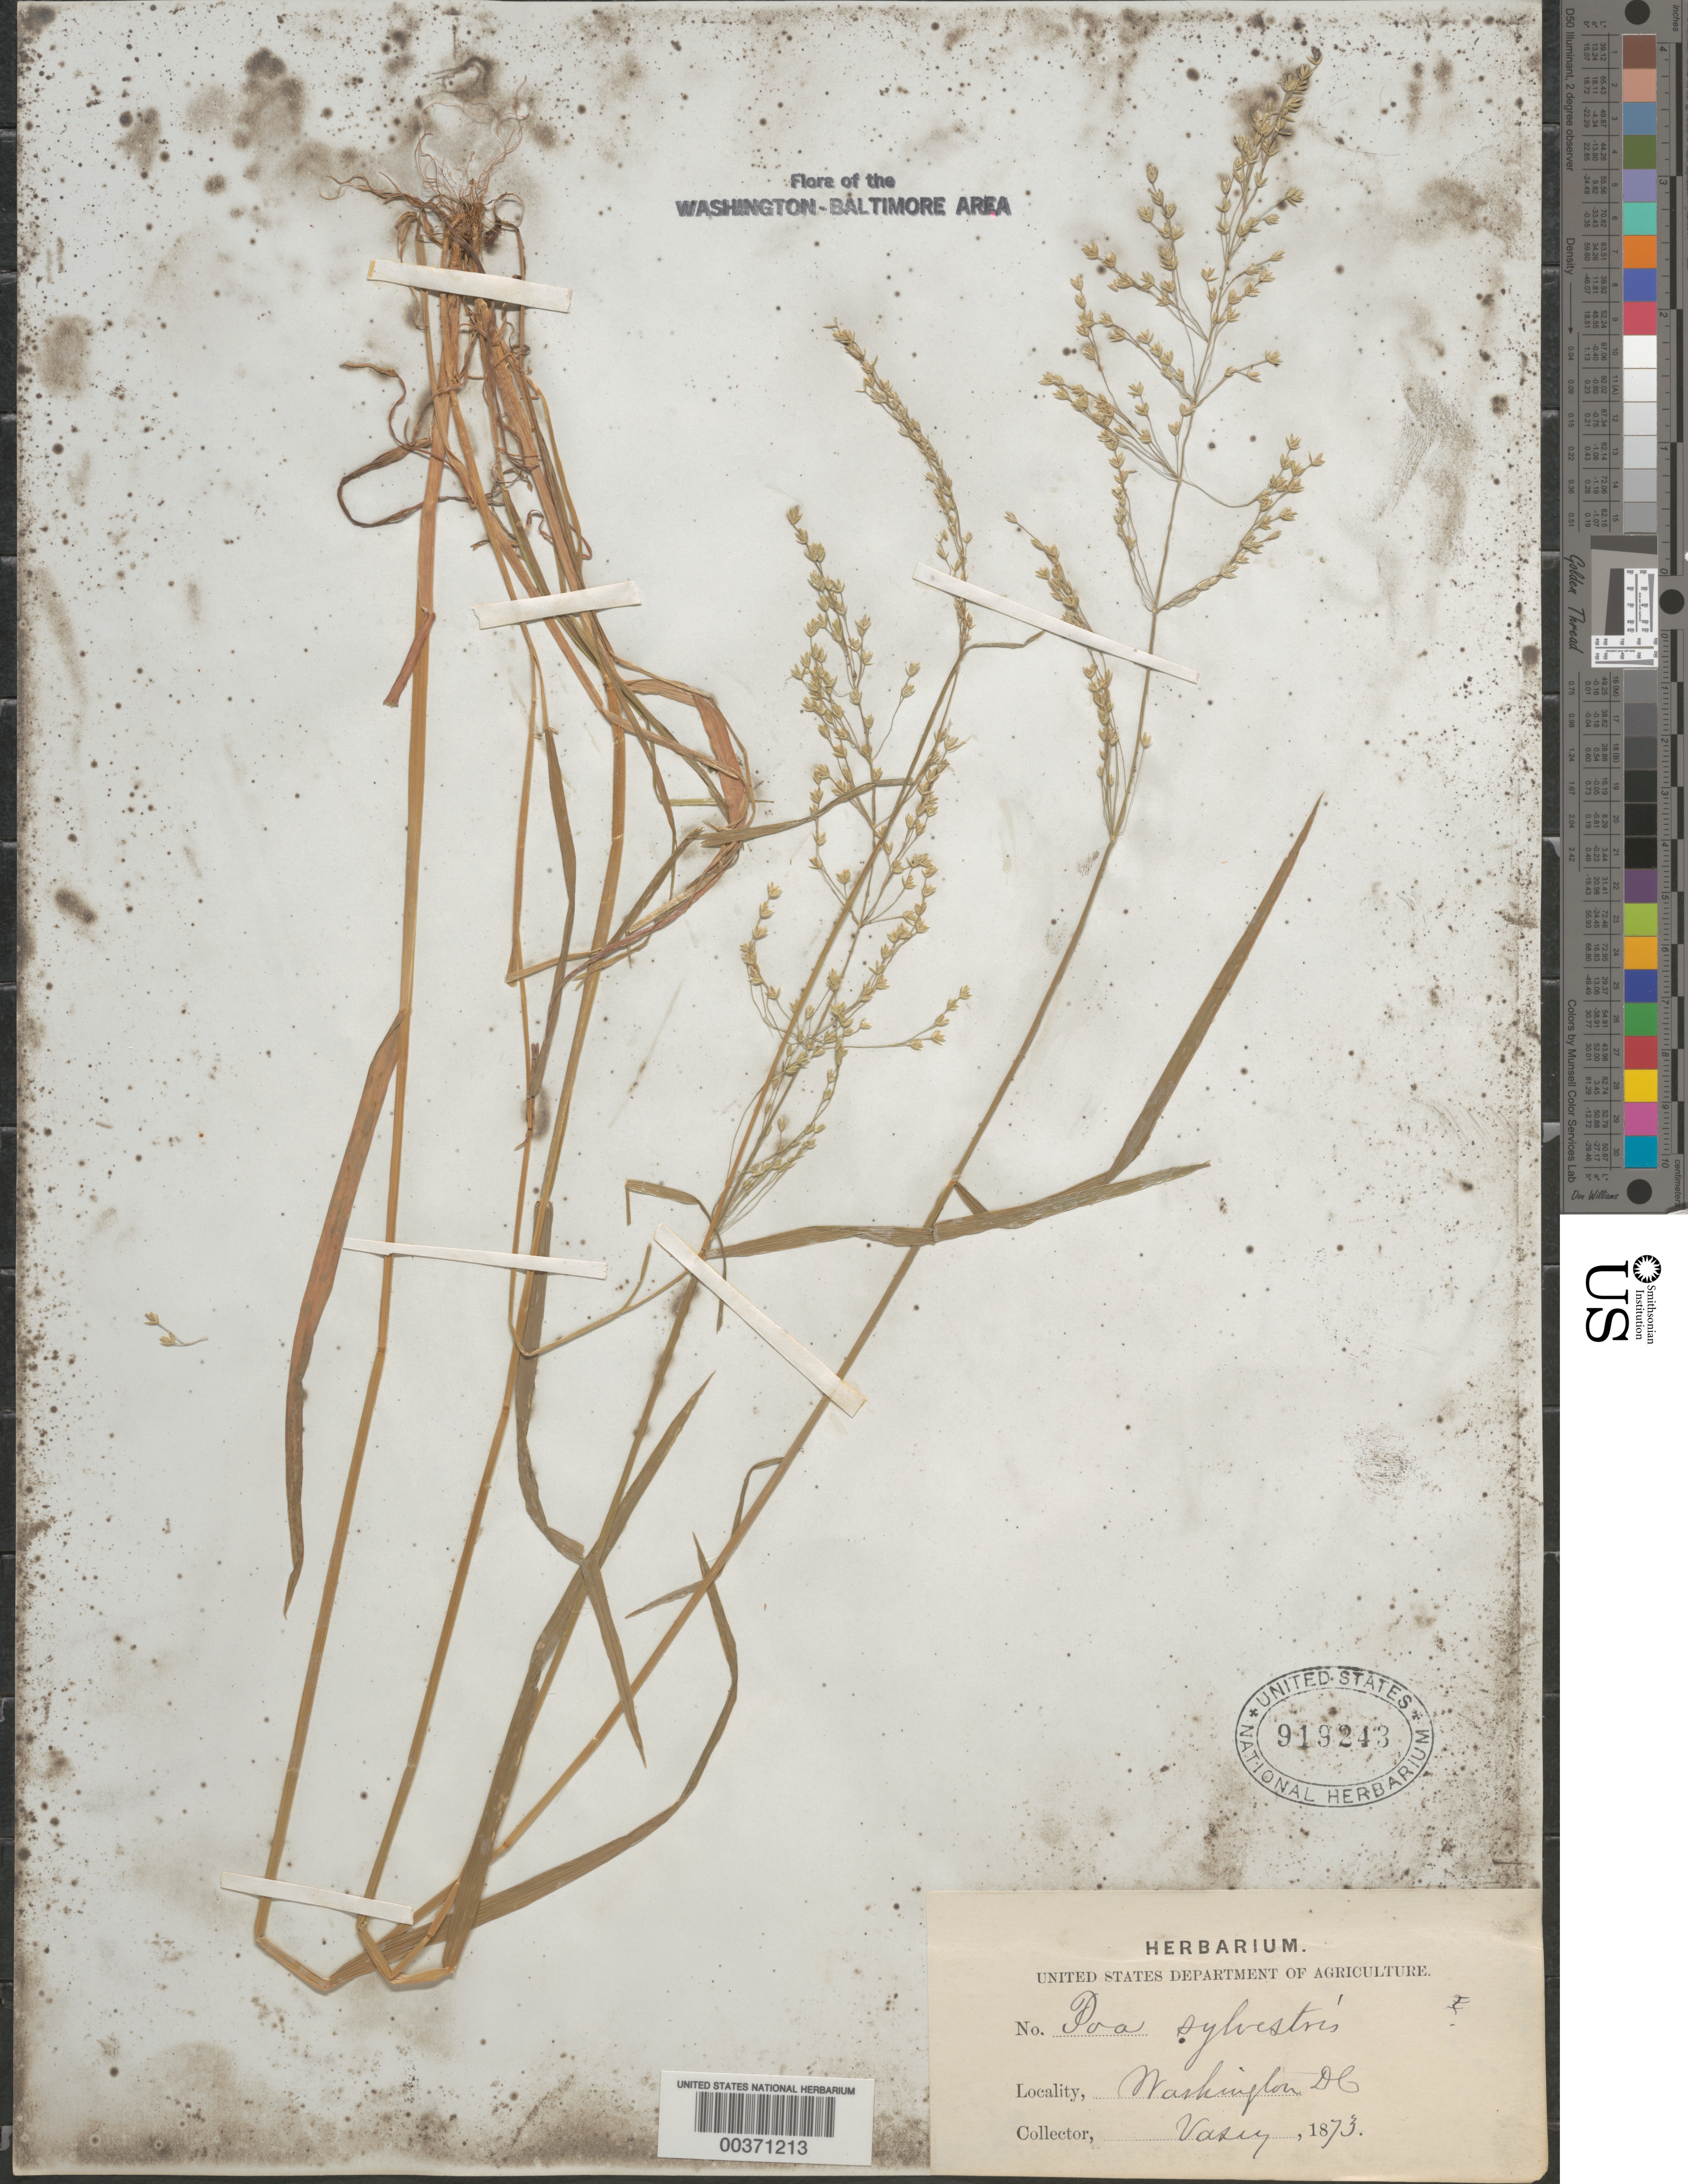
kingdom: Plantae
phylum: Tracheophyta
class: Liliopsida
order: Poales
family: Poaceae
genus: Poa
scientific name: Poa sylvestris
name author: A. Gray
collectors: G. Vasey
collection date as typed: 1873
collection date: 1873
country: United States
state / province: District of Columbia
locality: Washington DC and vicinity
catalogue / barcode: US 919243